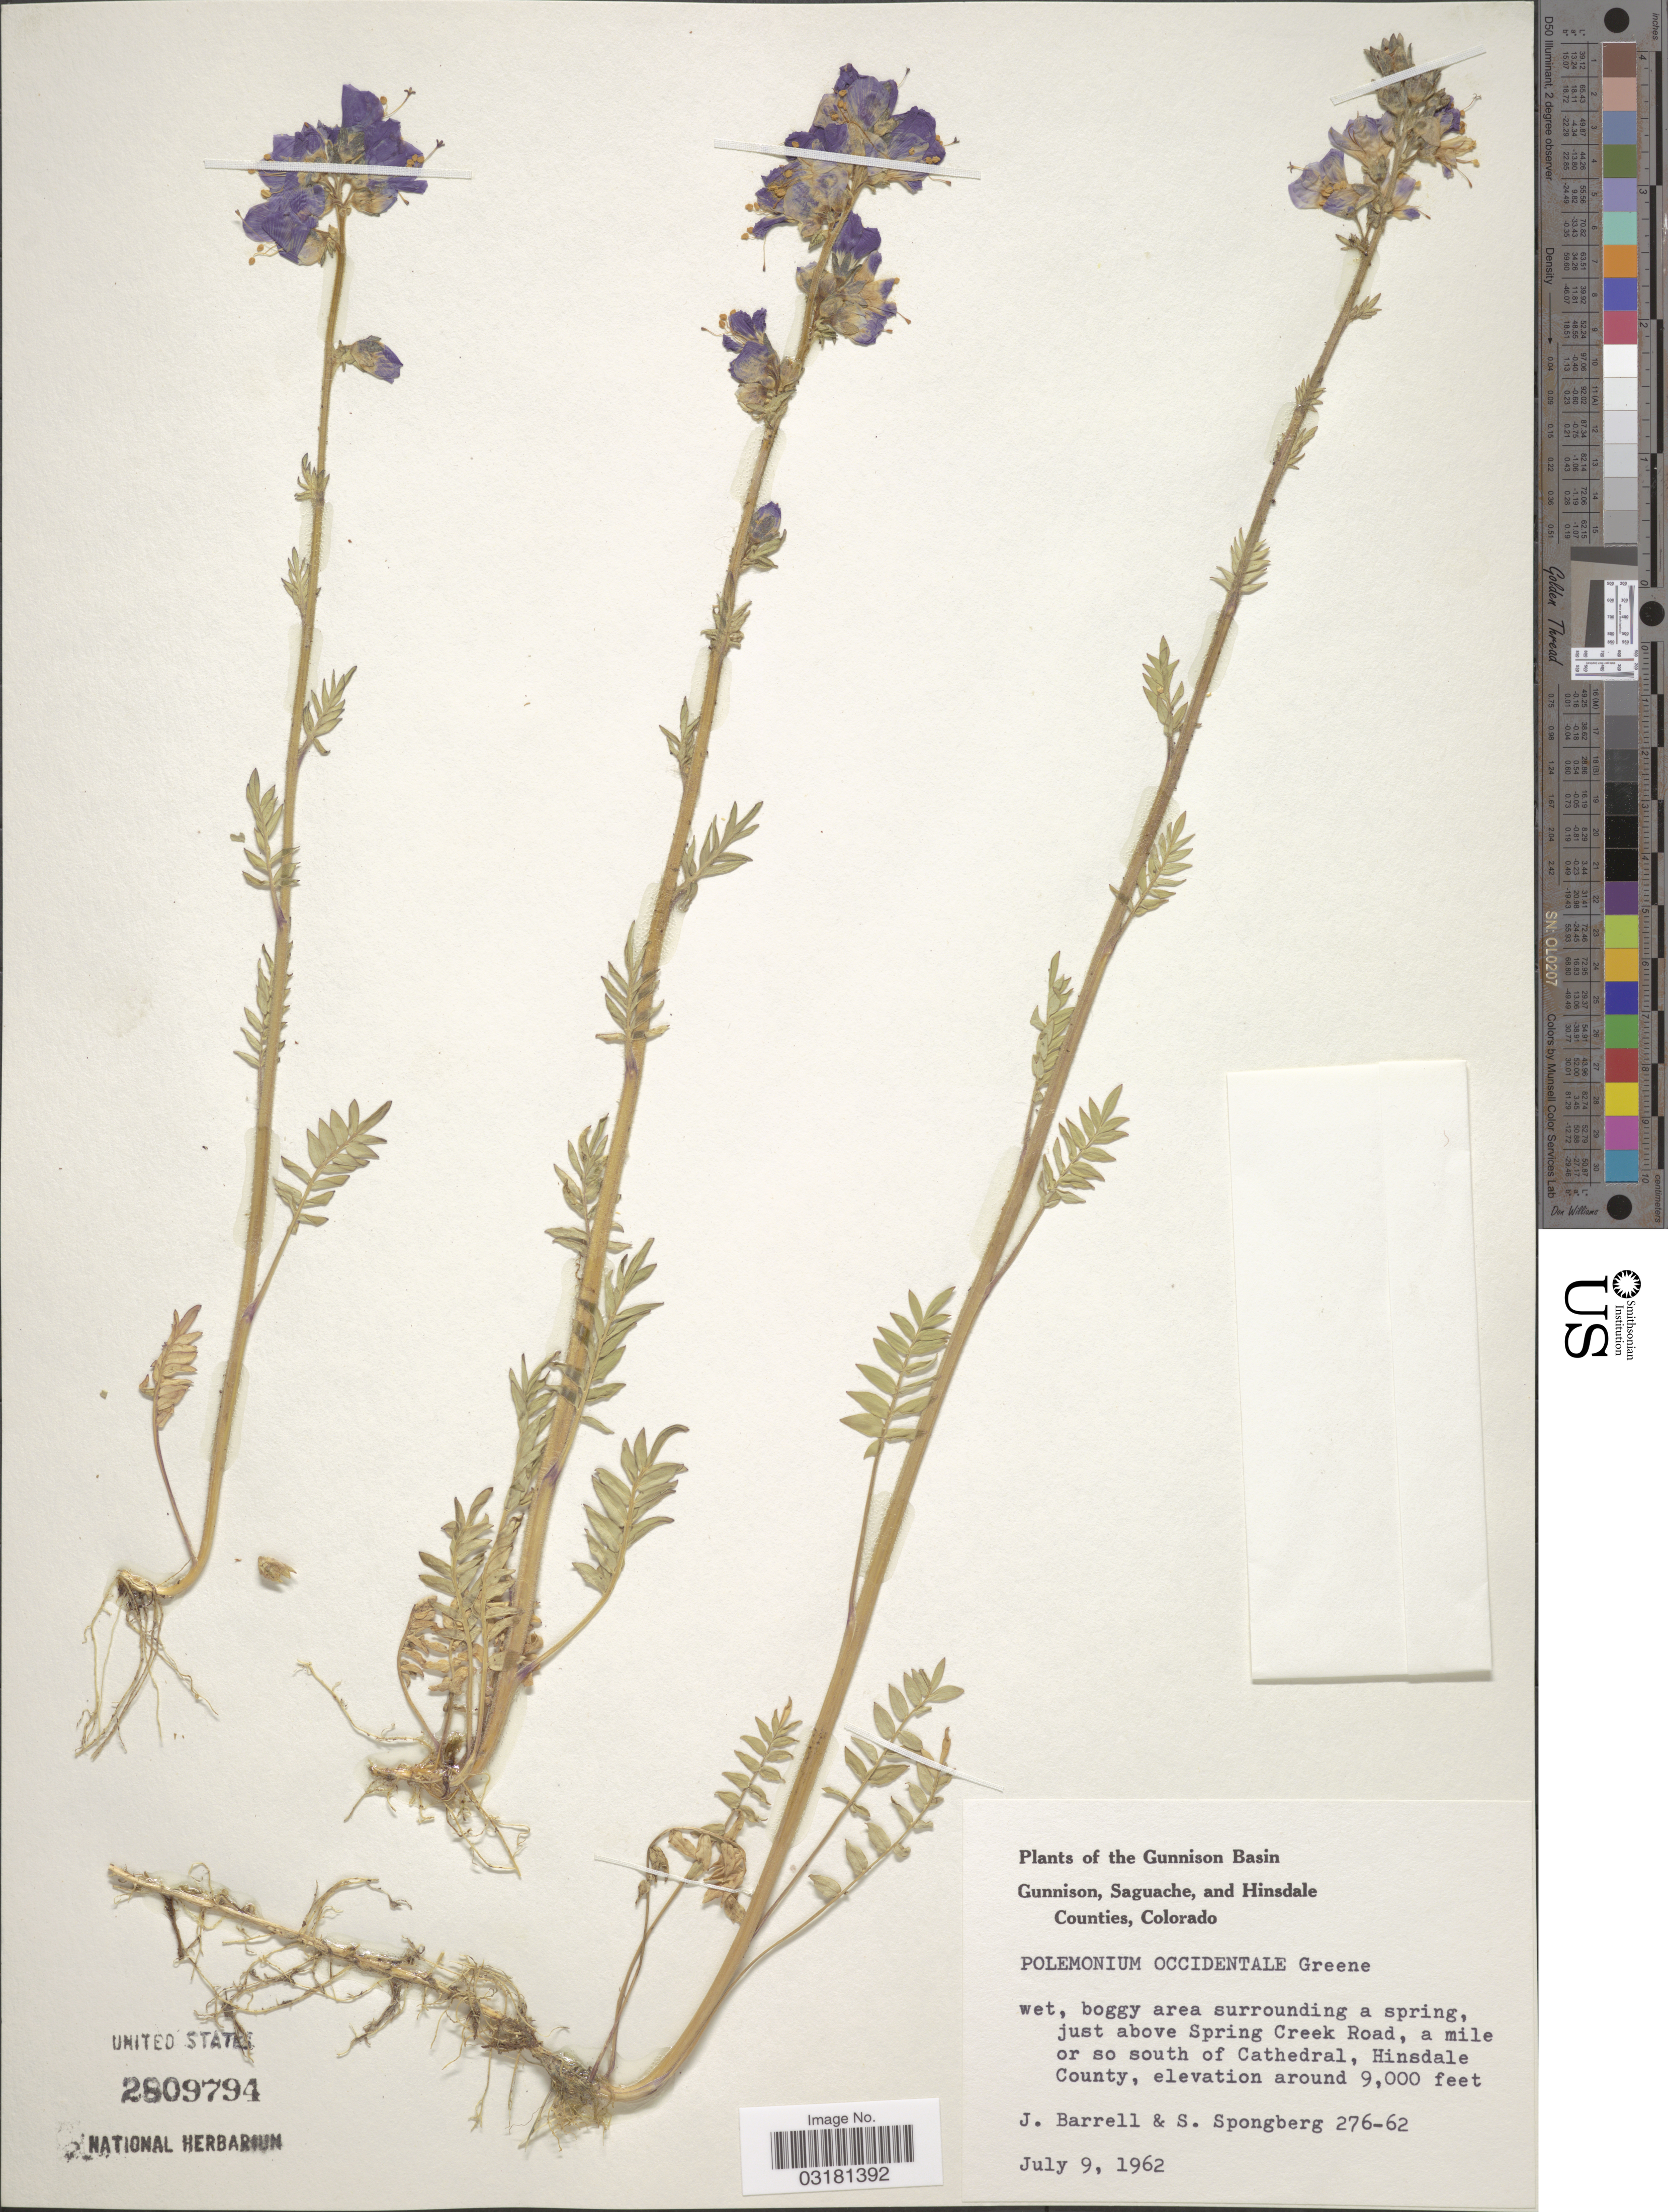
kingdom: Plantae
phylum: Tracheophyta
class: Magnoliopsida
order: Ericales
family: Polemoniaceae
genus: Polemonium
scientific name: Polemonium occidentale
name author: Greene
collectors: J. Barrell & S. A.Spongberg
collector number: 276-62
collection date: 1962-07-09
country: United States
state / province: Colorado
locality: The Gunnison Basin. Just above Spring Creek Road, a mile or so south of Cathedral, Hinsdale County.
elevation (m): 2743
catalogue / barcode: US 2809794